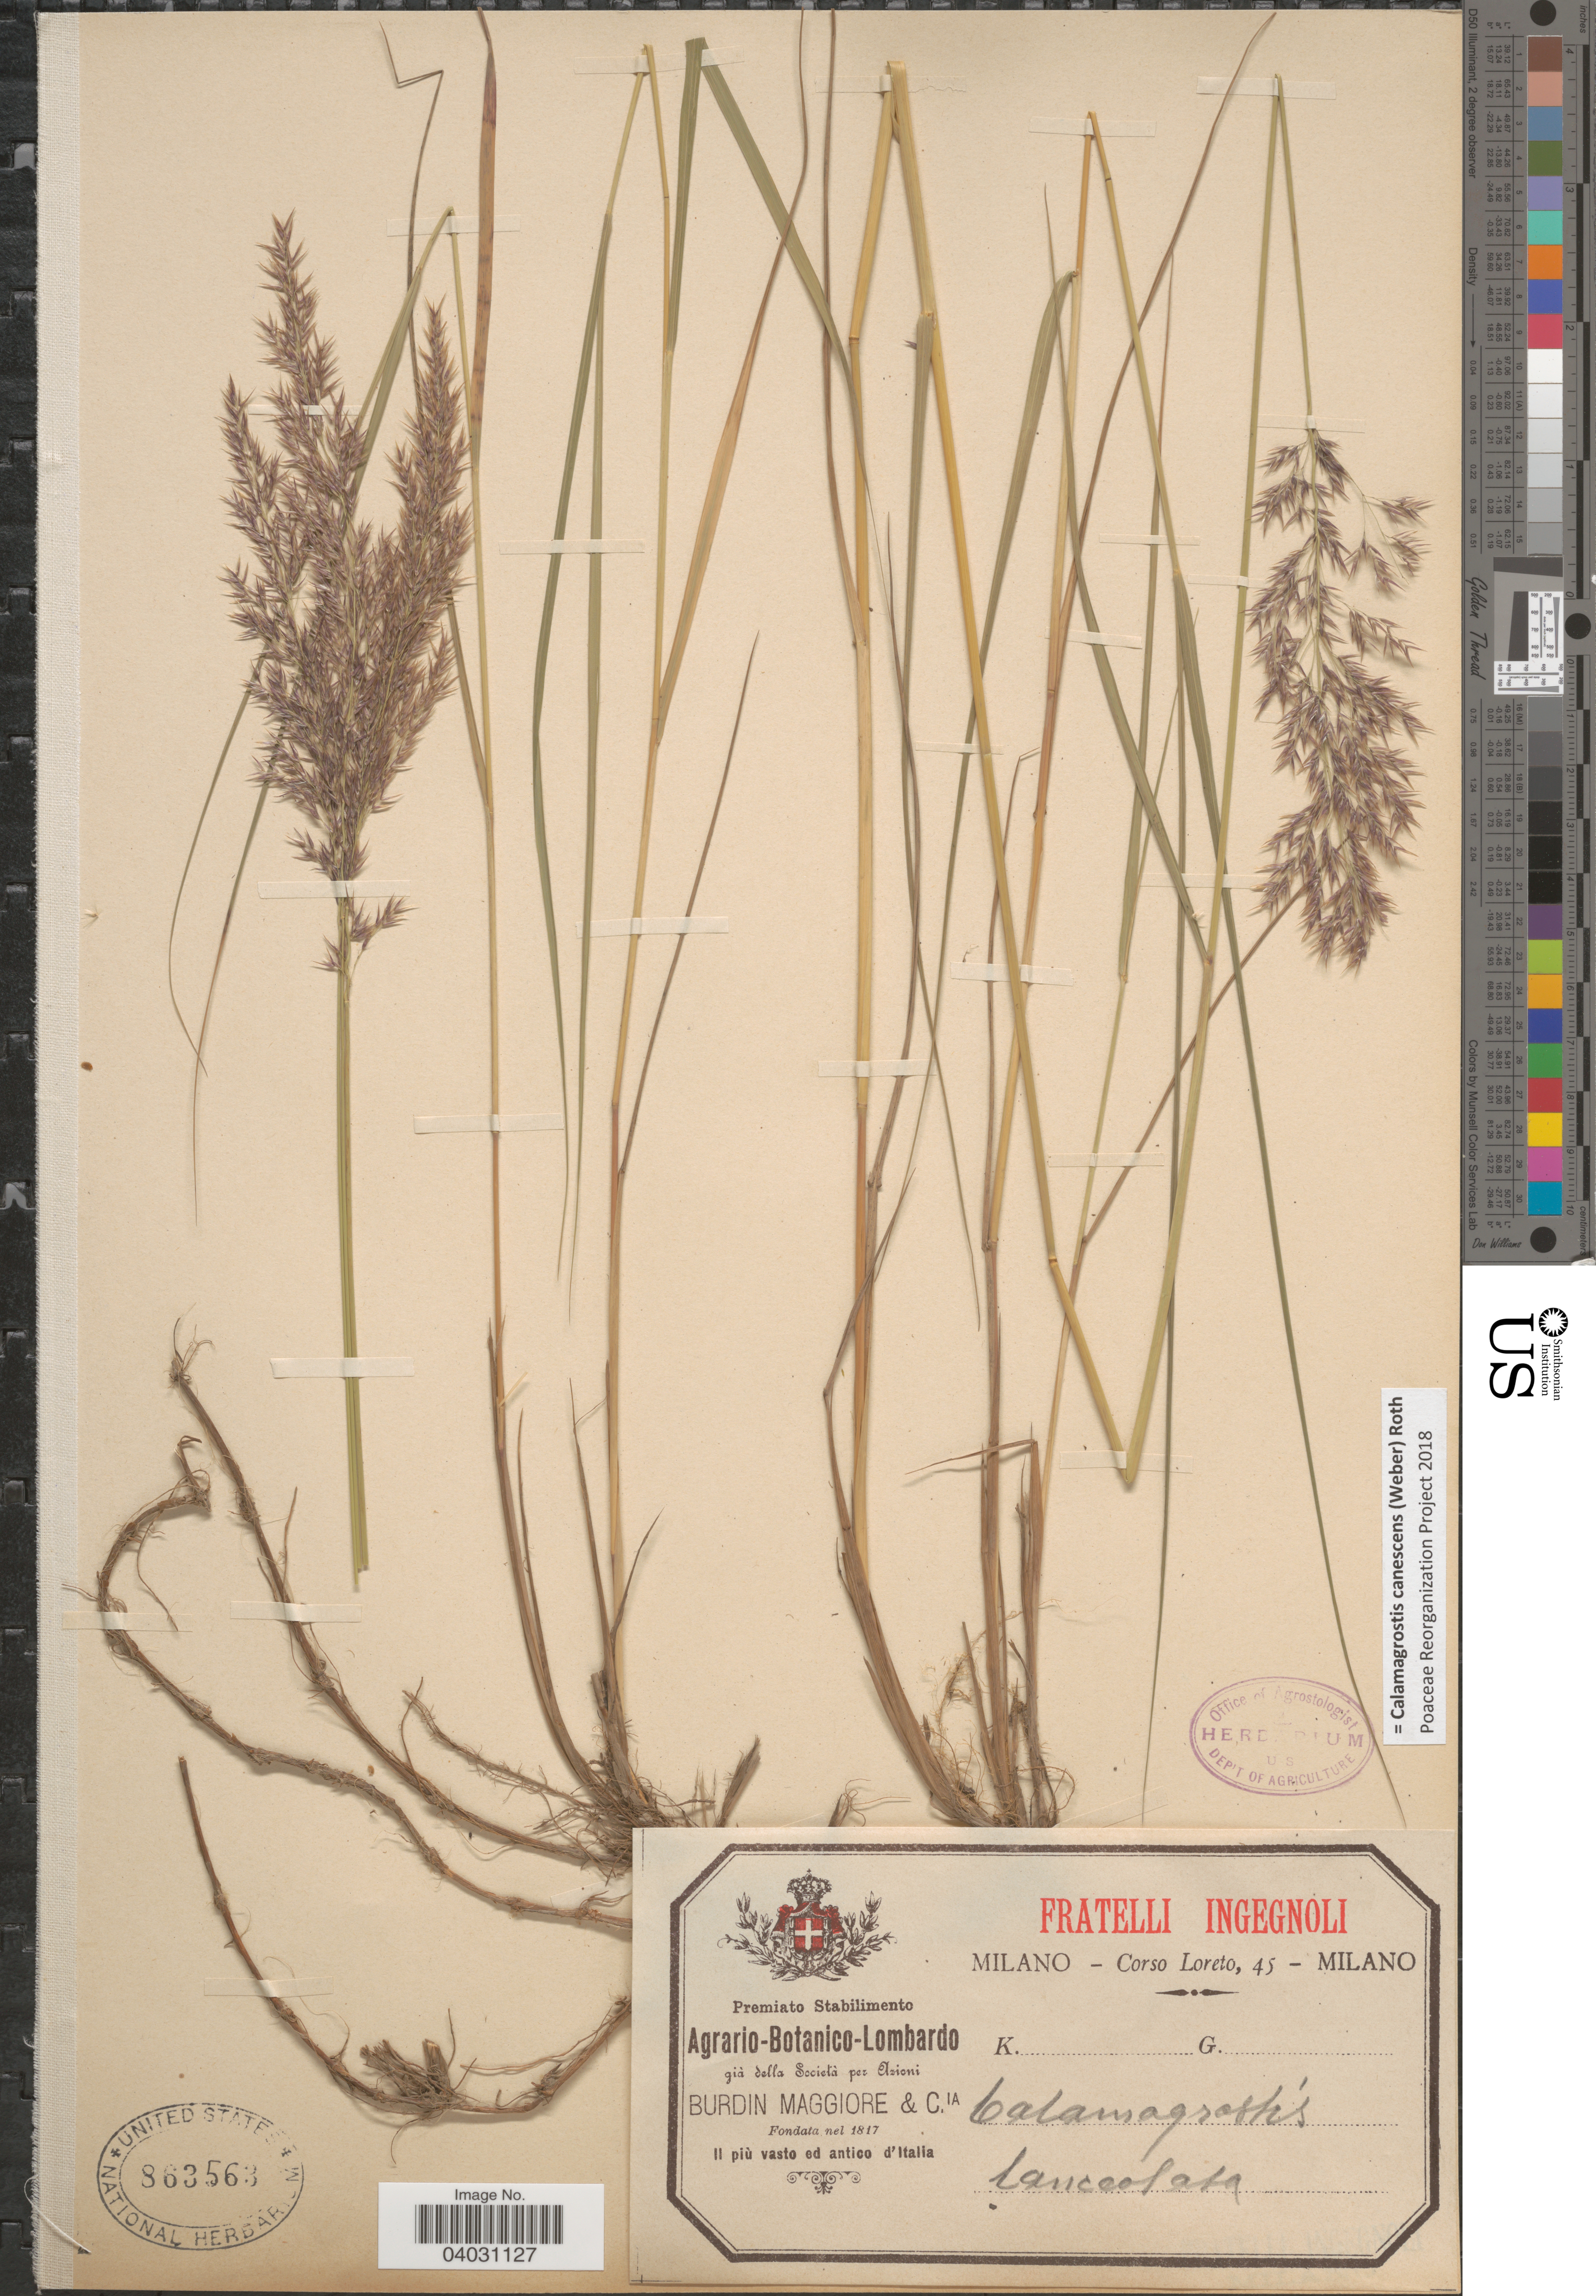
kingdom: Plantae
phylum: Tracheophyta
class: Liliopsida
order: Poales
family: Poaceae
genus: Calamagrostis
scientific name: Calamagrostis canescens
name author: (G.H. Weber) Roth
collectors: Loreto, C.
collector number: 45?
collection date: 1817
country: Italy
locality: Milano. [unsure placement]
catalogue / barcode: US 863563